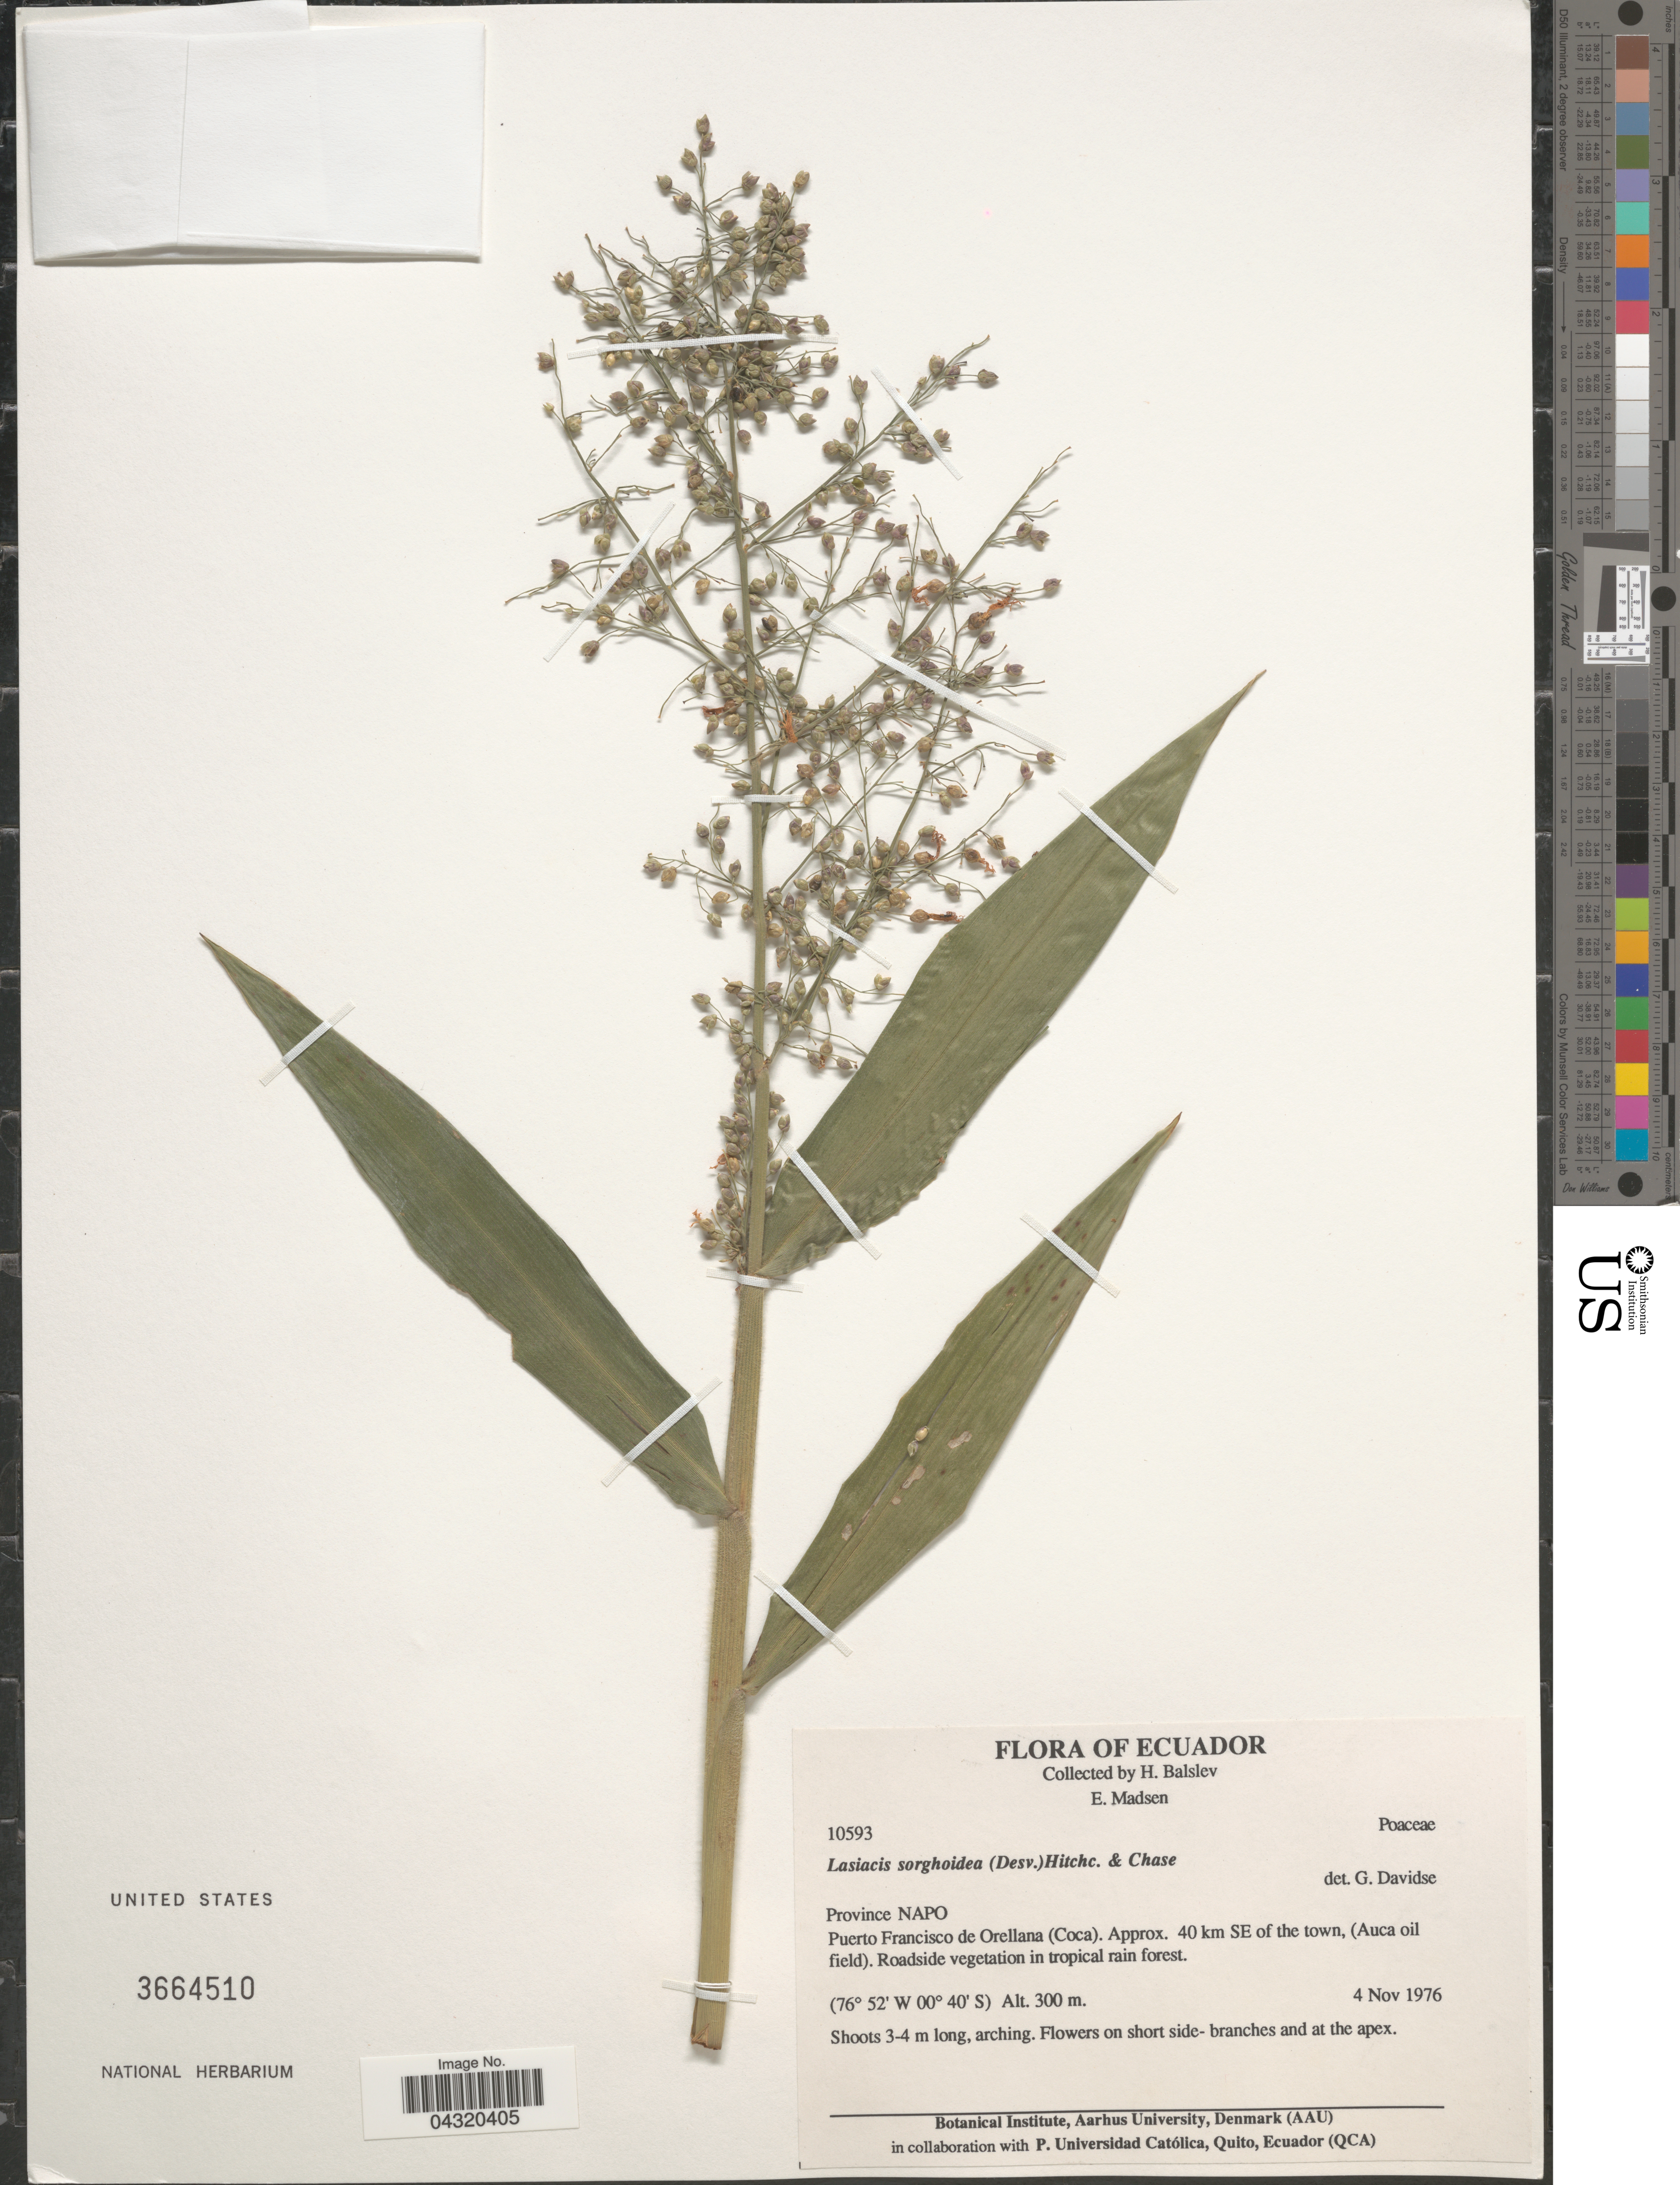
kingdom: Plantae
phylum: Tracheophyta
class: Liliopsida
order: Poales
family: Poaceae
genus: Lasiacis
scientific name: Lasiacis sorghoidea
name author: (Desv. ex Ham.) Hitchc. & Chase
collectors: H. Balslev & E. Madsen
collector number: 10593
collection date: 1976-11-04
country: Ecuador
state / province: Napo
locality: Puerto Francisco de Orellana (Coca). Approx. 40 km SE of the town, (Auca oil field). Roadside vegetation in tropical rain forest.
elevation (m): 300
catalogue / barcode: US 3664510